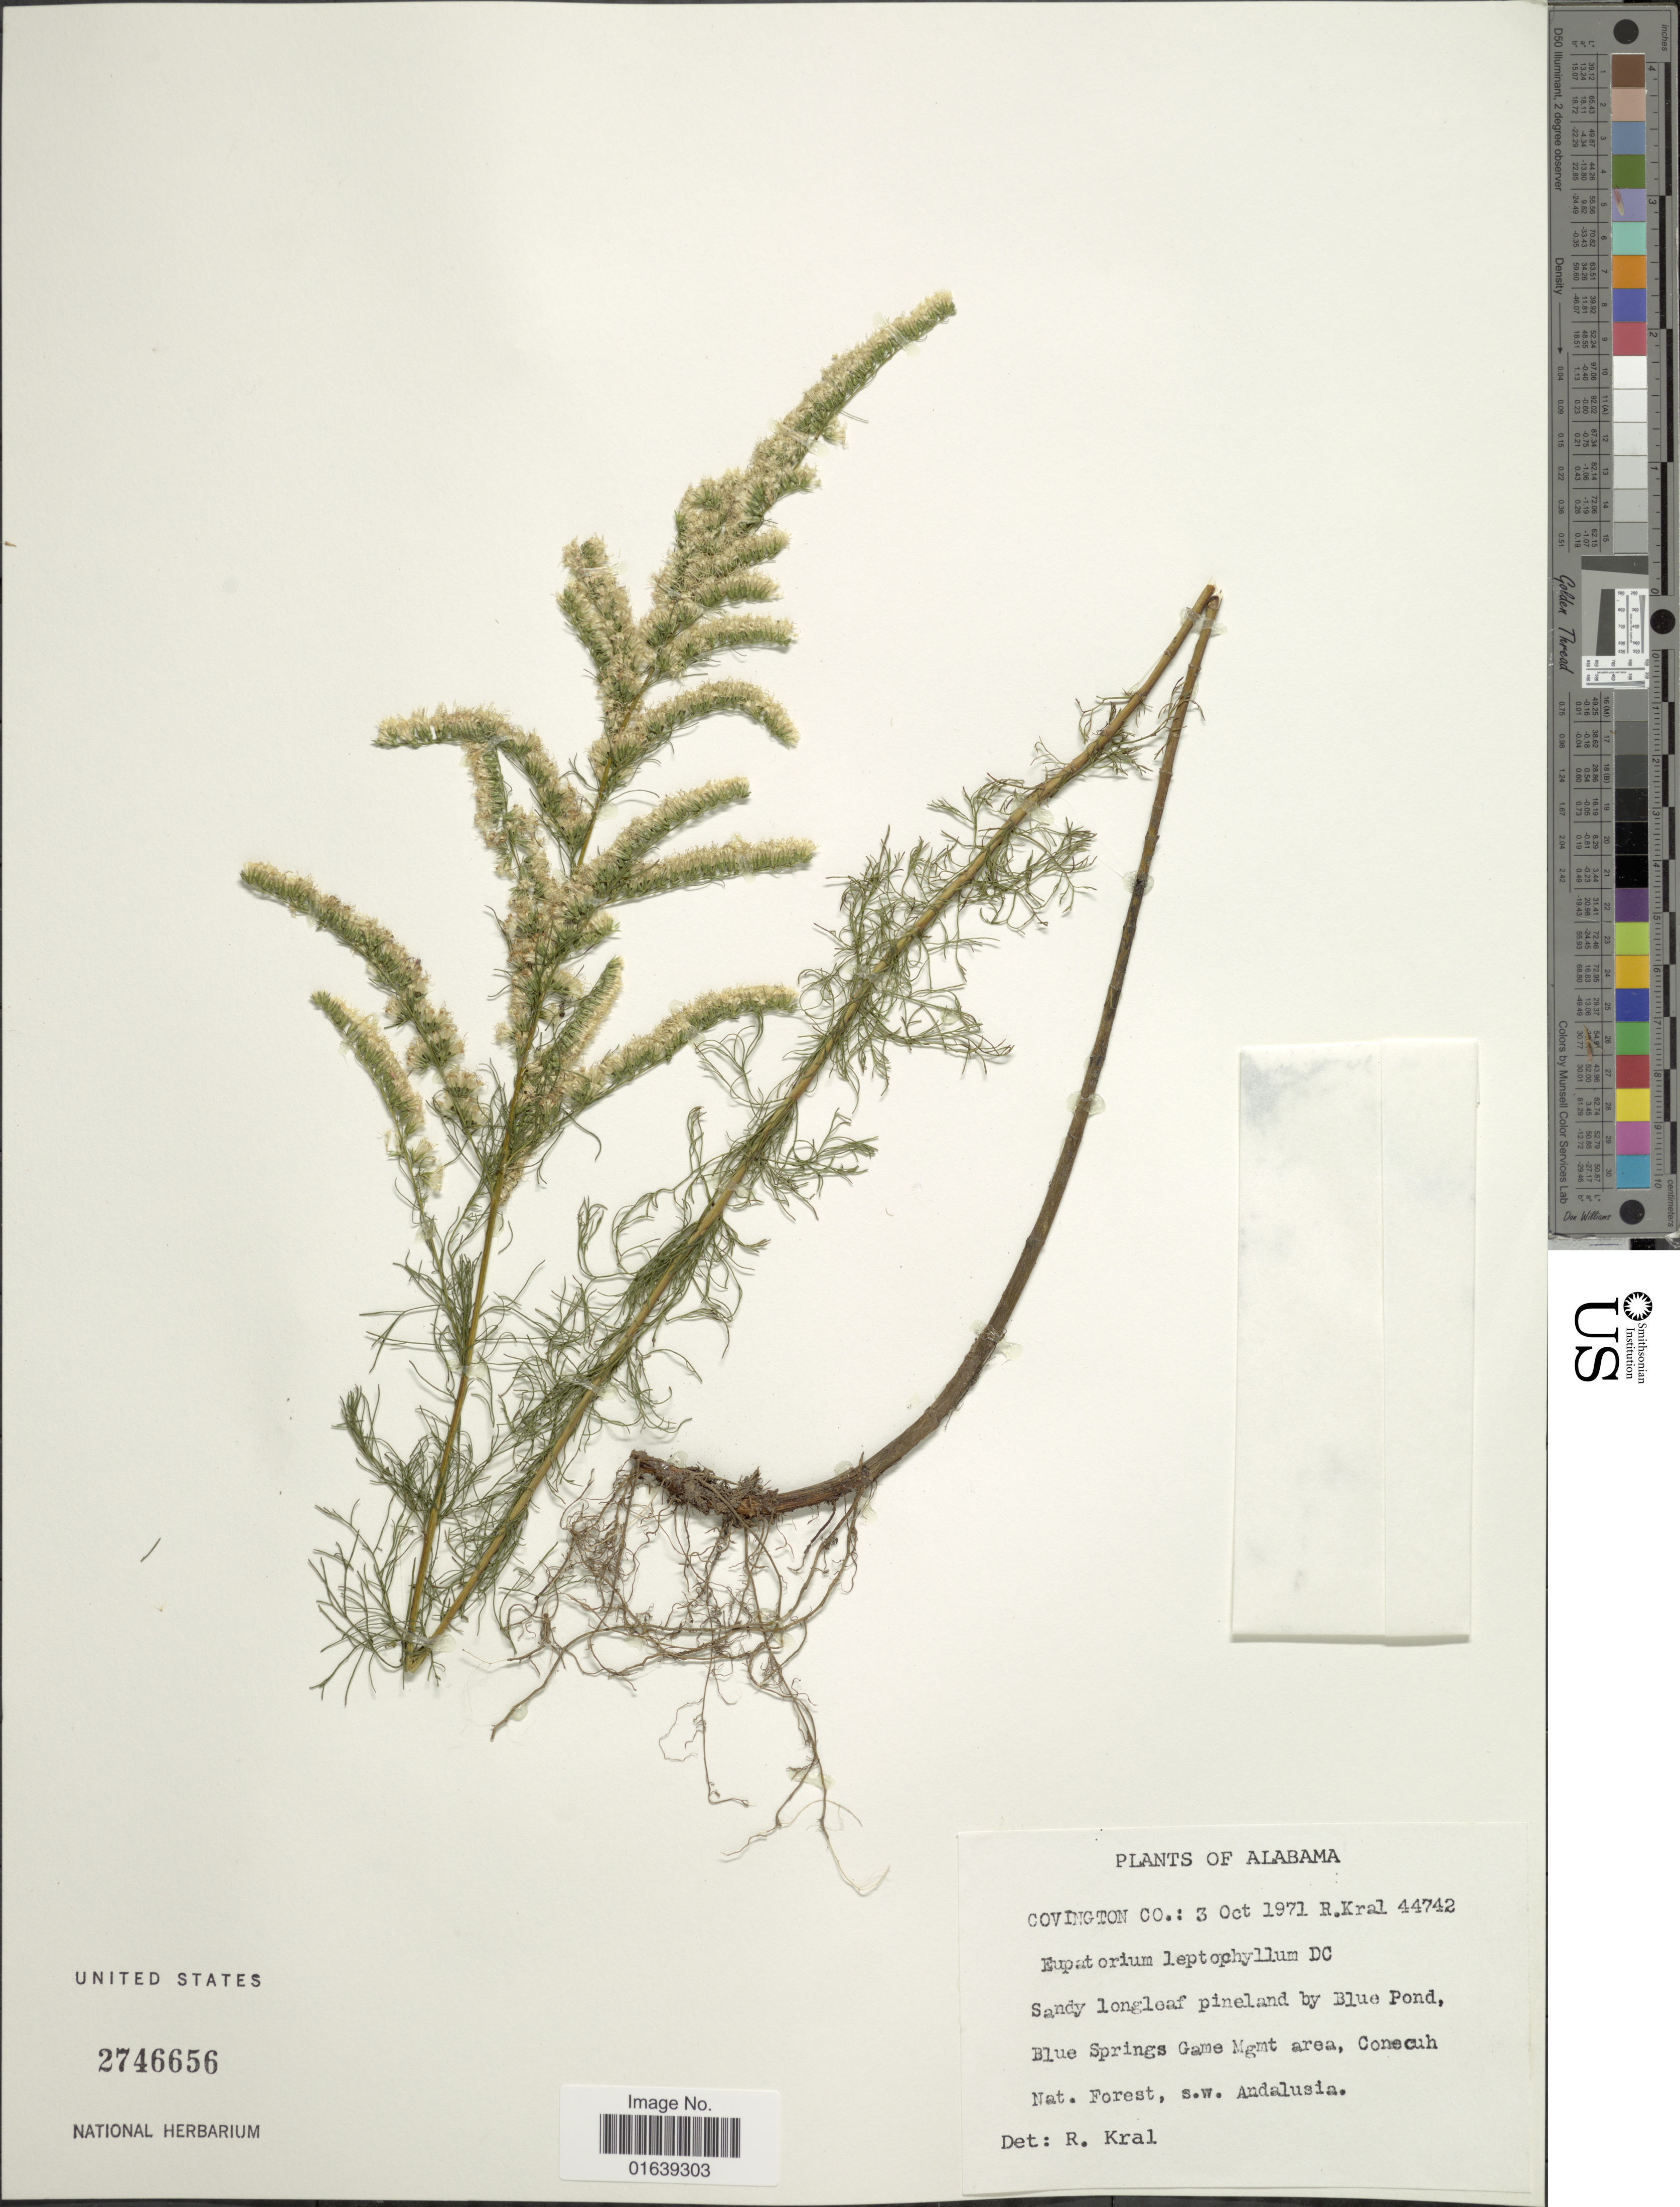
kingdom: Plantae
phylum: Tracheophyta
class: Magnoliopsida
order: Asterales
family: Asteraceae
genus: Eupatorium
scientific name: Eupatorium leptophyllum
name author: DC.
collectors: R. Kral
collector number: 44742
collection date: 1971-01-31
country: United States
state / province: Alabama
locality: Alabama. Sandy longleaf pineland by Blue Pond, Blue Springs Game Mgmt area, Conecuh. Nat. Forest, s.w. Andalusia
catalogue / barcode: US 2746656